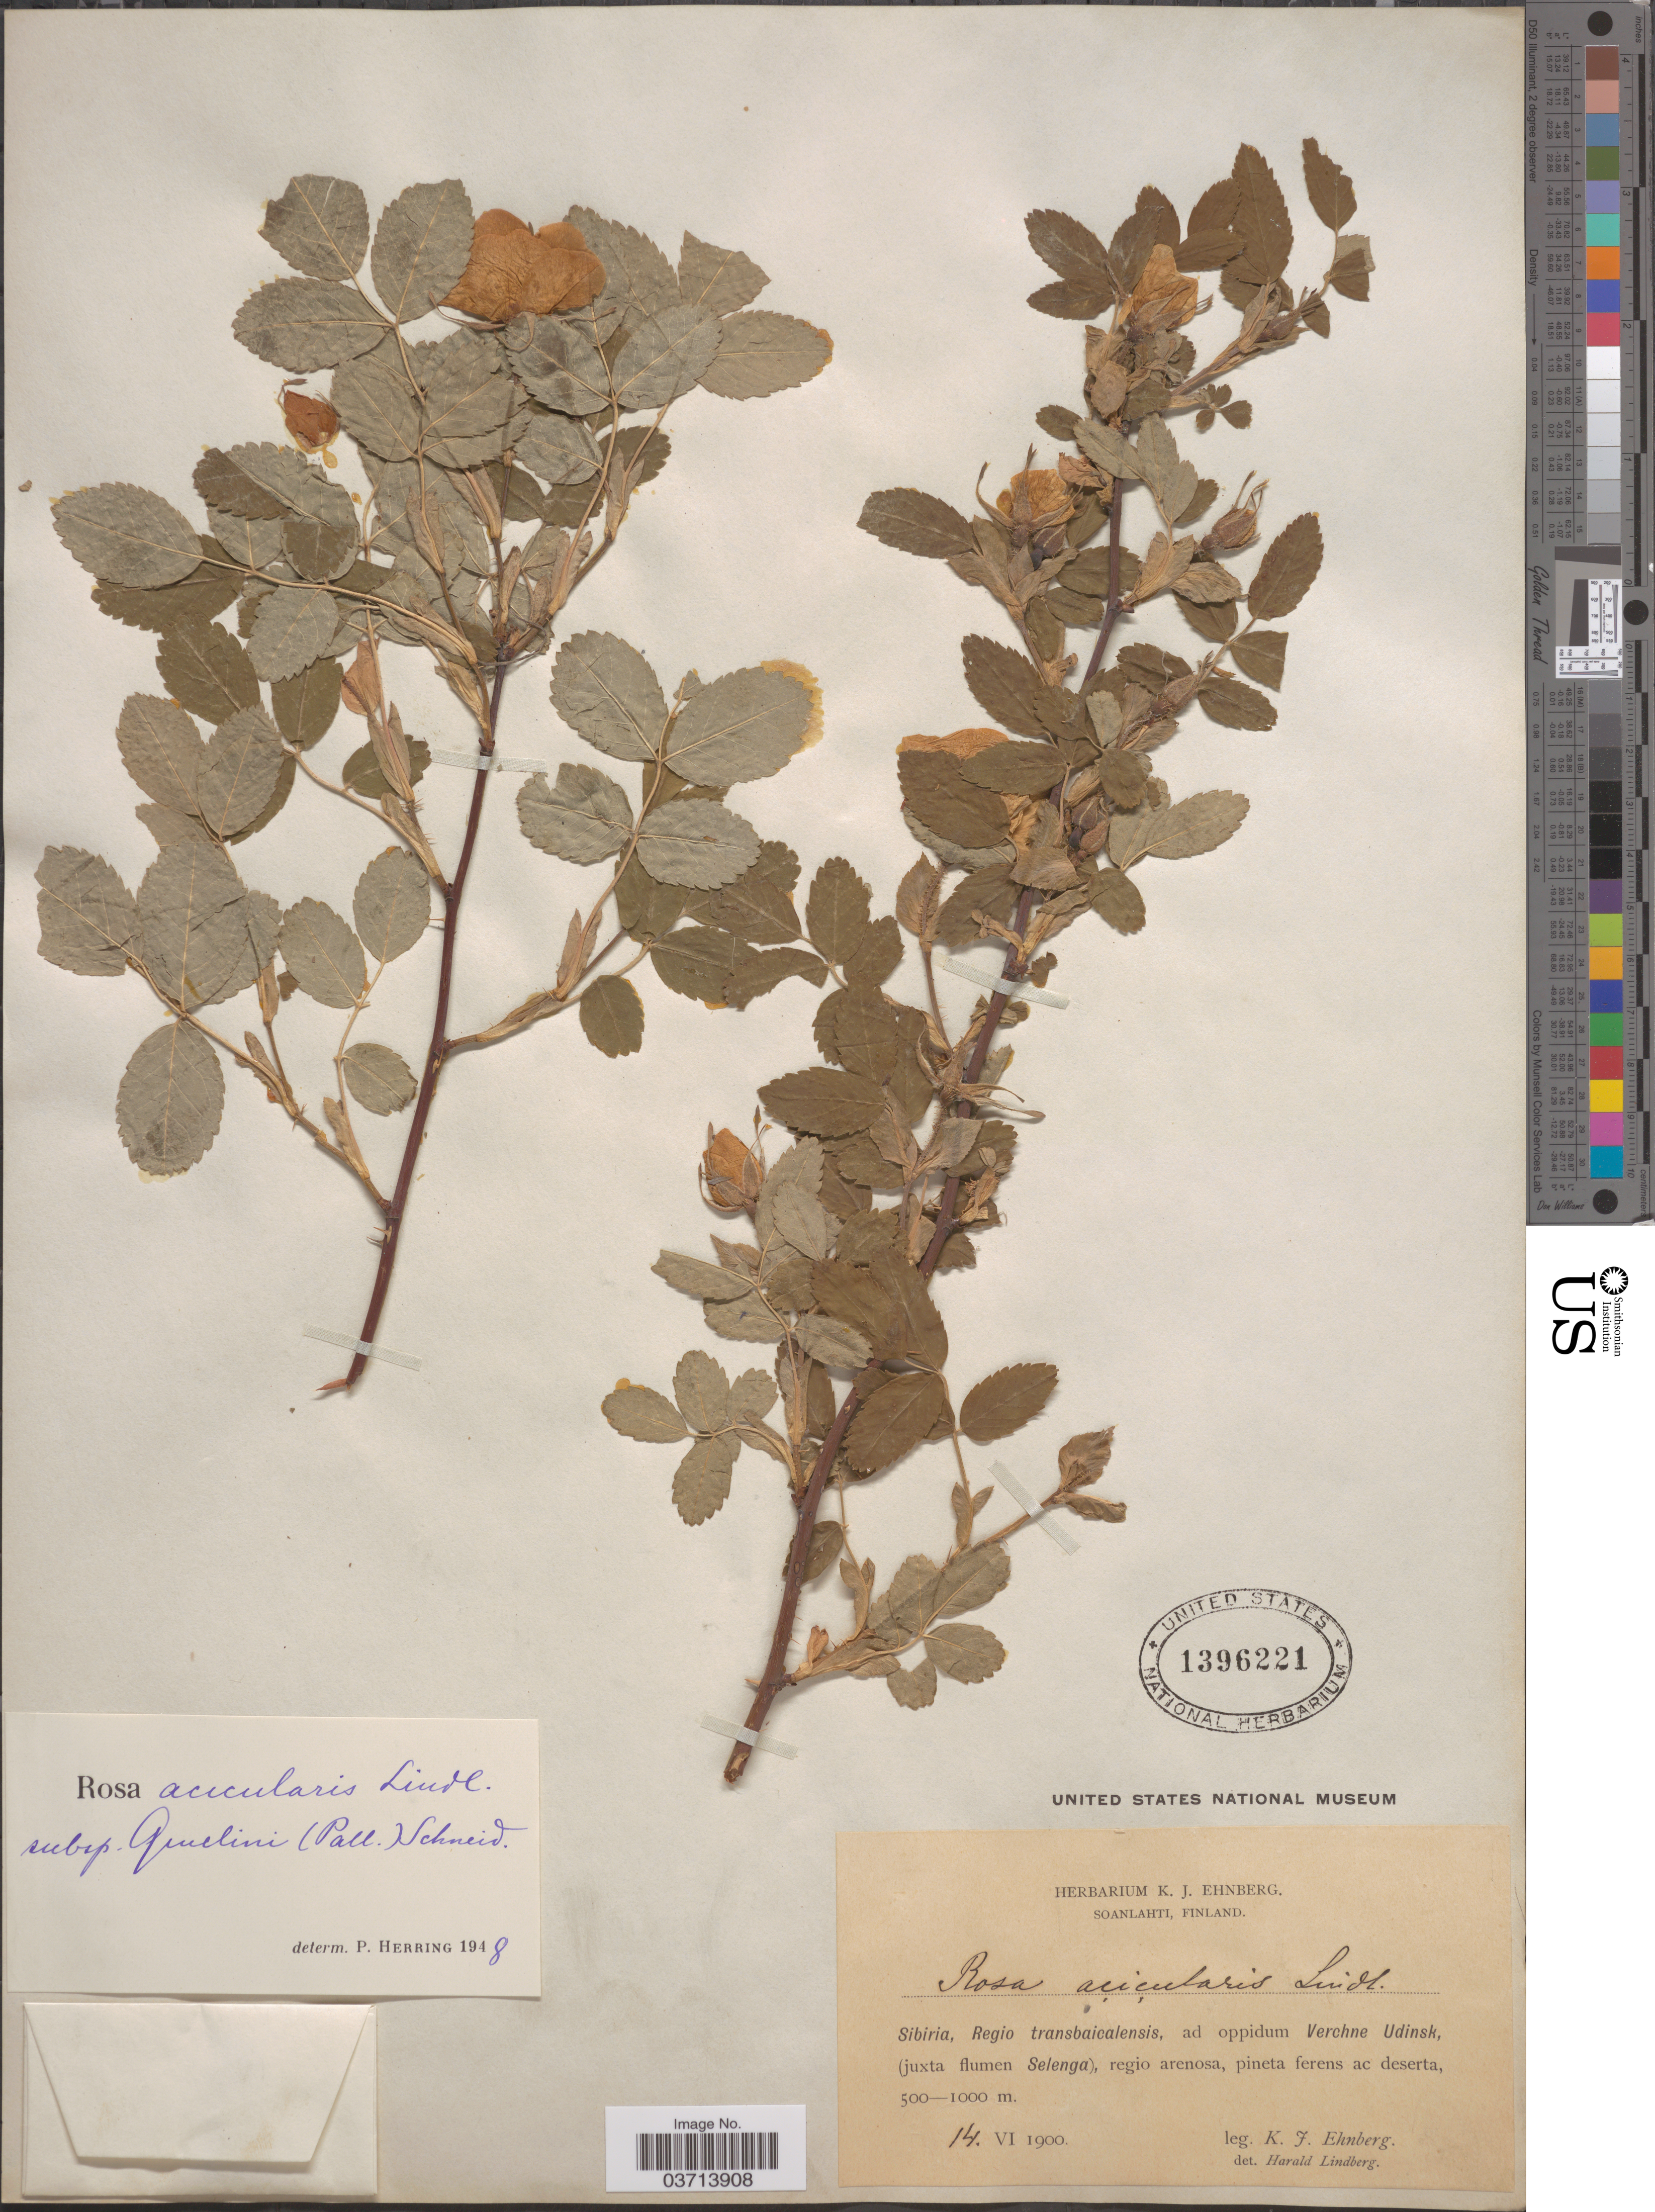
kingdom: Plantae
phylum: Tracheophyta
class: Magnoliopsida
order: Rosales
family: Rosaceae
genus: Rosa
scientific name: Rosa acicularis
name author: Lindl.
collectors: K. Ehnberg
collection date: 1900-06-14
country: Finland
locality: Sibiria, Regio transbaicalensis, ad oppidum Verchne Udinsk, (juxta flumen Selenga), regio arenosa, pineta ferens ac deserta.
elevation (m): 500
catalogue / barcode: US 1396221